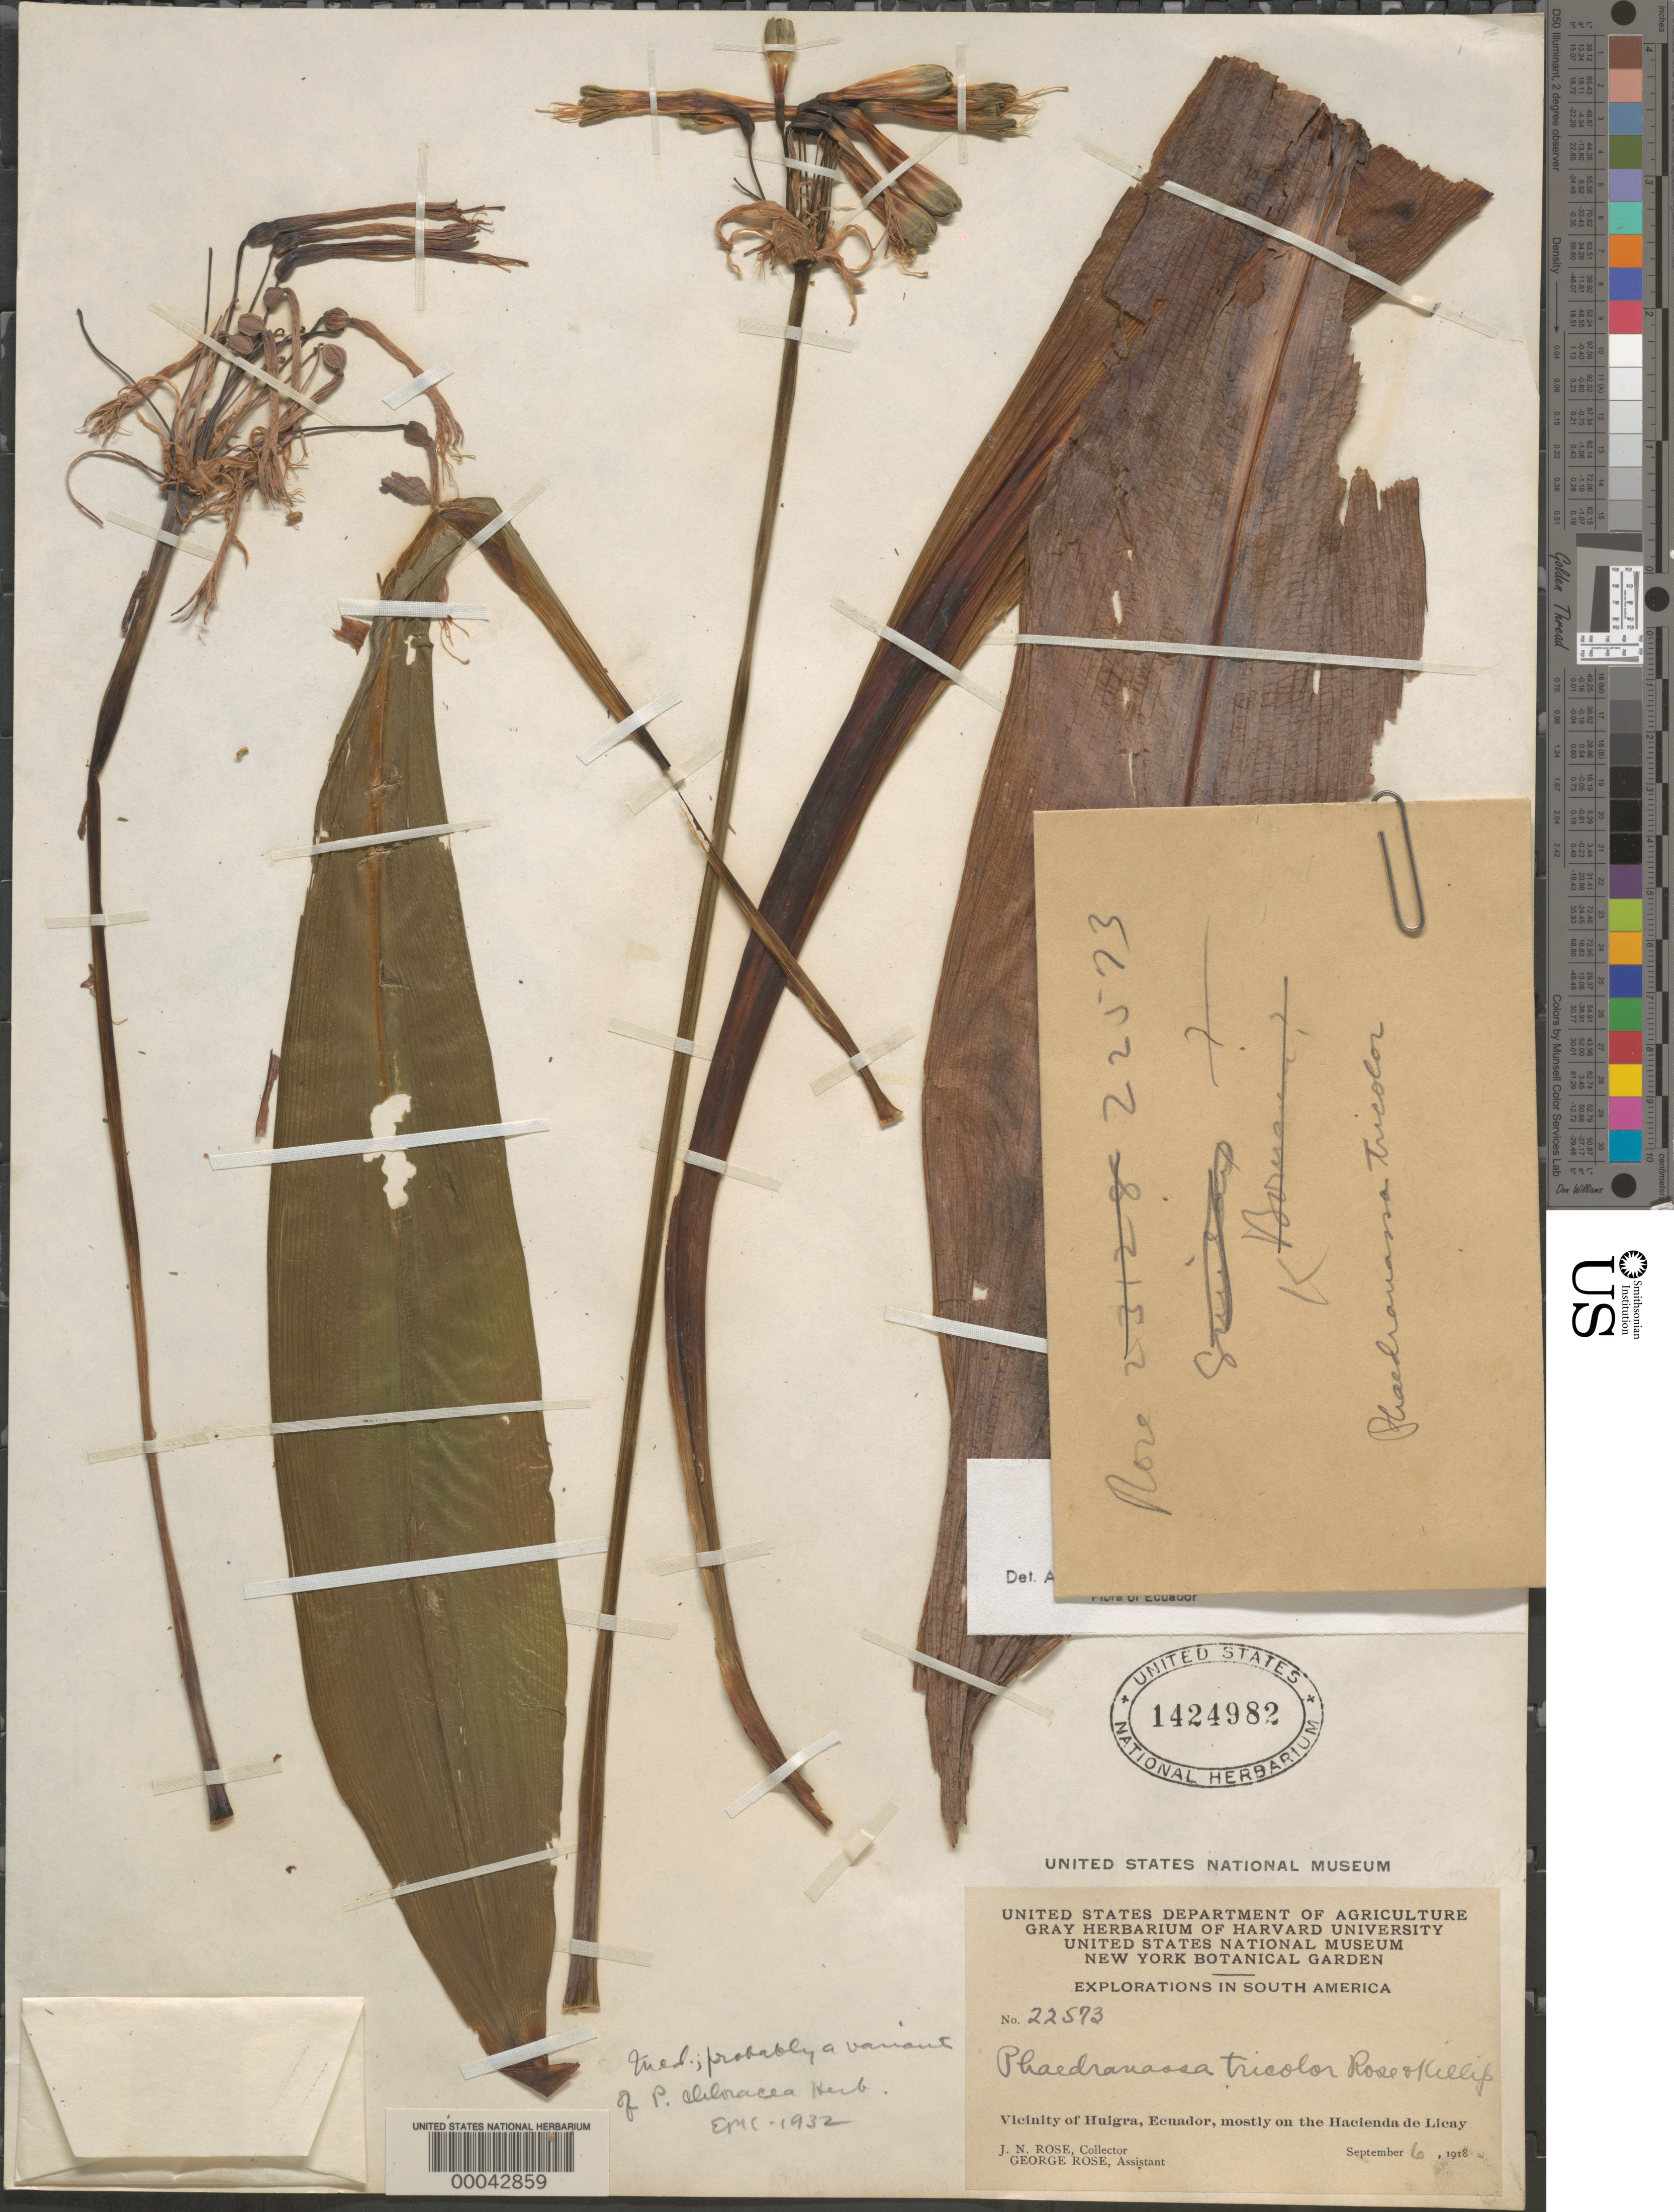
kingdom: Plantae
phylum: Tracheophyta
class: Liliopsida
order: Asparagales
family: Amaryllidaceae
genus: Phaedranassa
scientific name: Phaedranassa cinerea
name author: Ravenna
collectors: J. N. Rose & G. Rose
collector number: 22573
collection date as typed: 06 Sep 1918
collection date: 1918-09-06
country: Ecuador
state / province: Chimborazo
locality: Huigra, mostly on Hacienda de Licay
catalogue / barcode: US 1424982